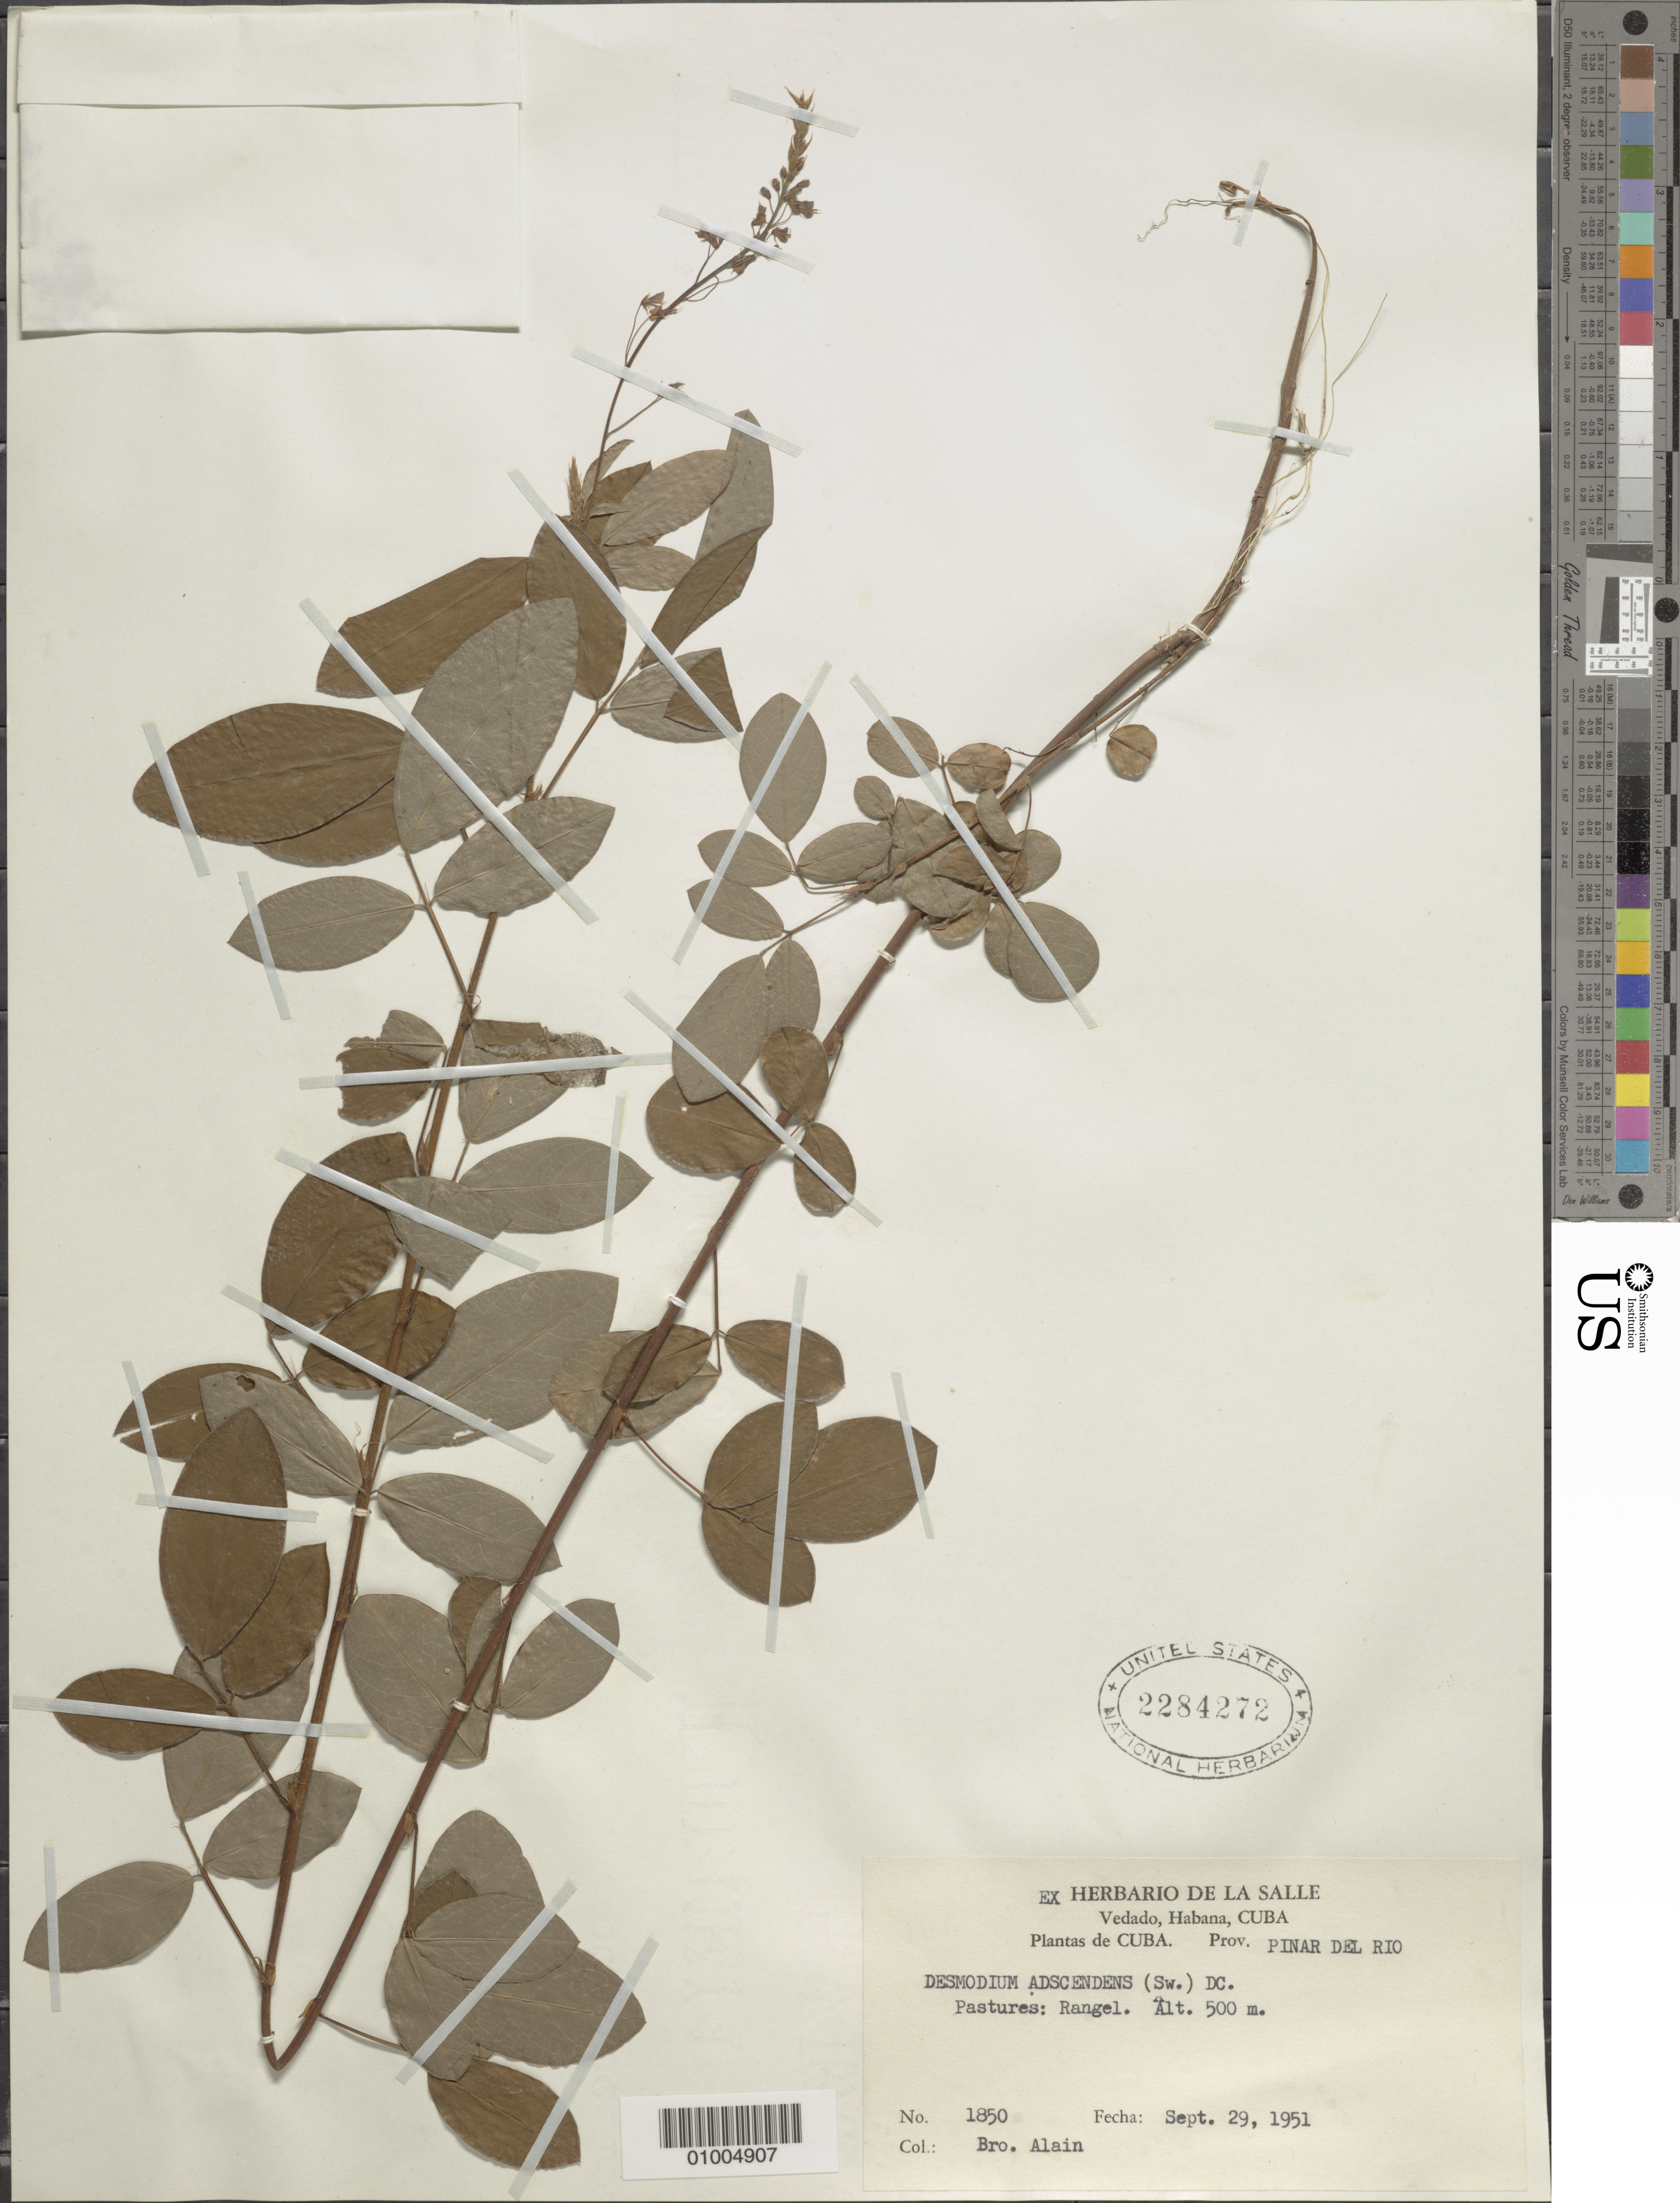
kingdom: Plantae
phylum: Tracheophyta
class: Magnoliopsida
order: Fabales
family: Fabaceae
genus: Grona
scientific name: Grona adscendens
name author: (Sw.) H. Ohashi & K. Ohashi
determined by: Strong, Mark T., (BOT), Smithsonian Institution - National Museum of Natural History (UNITED STATES)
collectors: A. H. Liogier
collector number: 1850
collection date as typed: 29 Sep 1951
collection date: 1951-09-29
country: Cuba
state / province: Pinar del Rio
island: Cuba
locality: Pinar del Rio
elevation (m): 500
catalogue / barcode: US 2284272